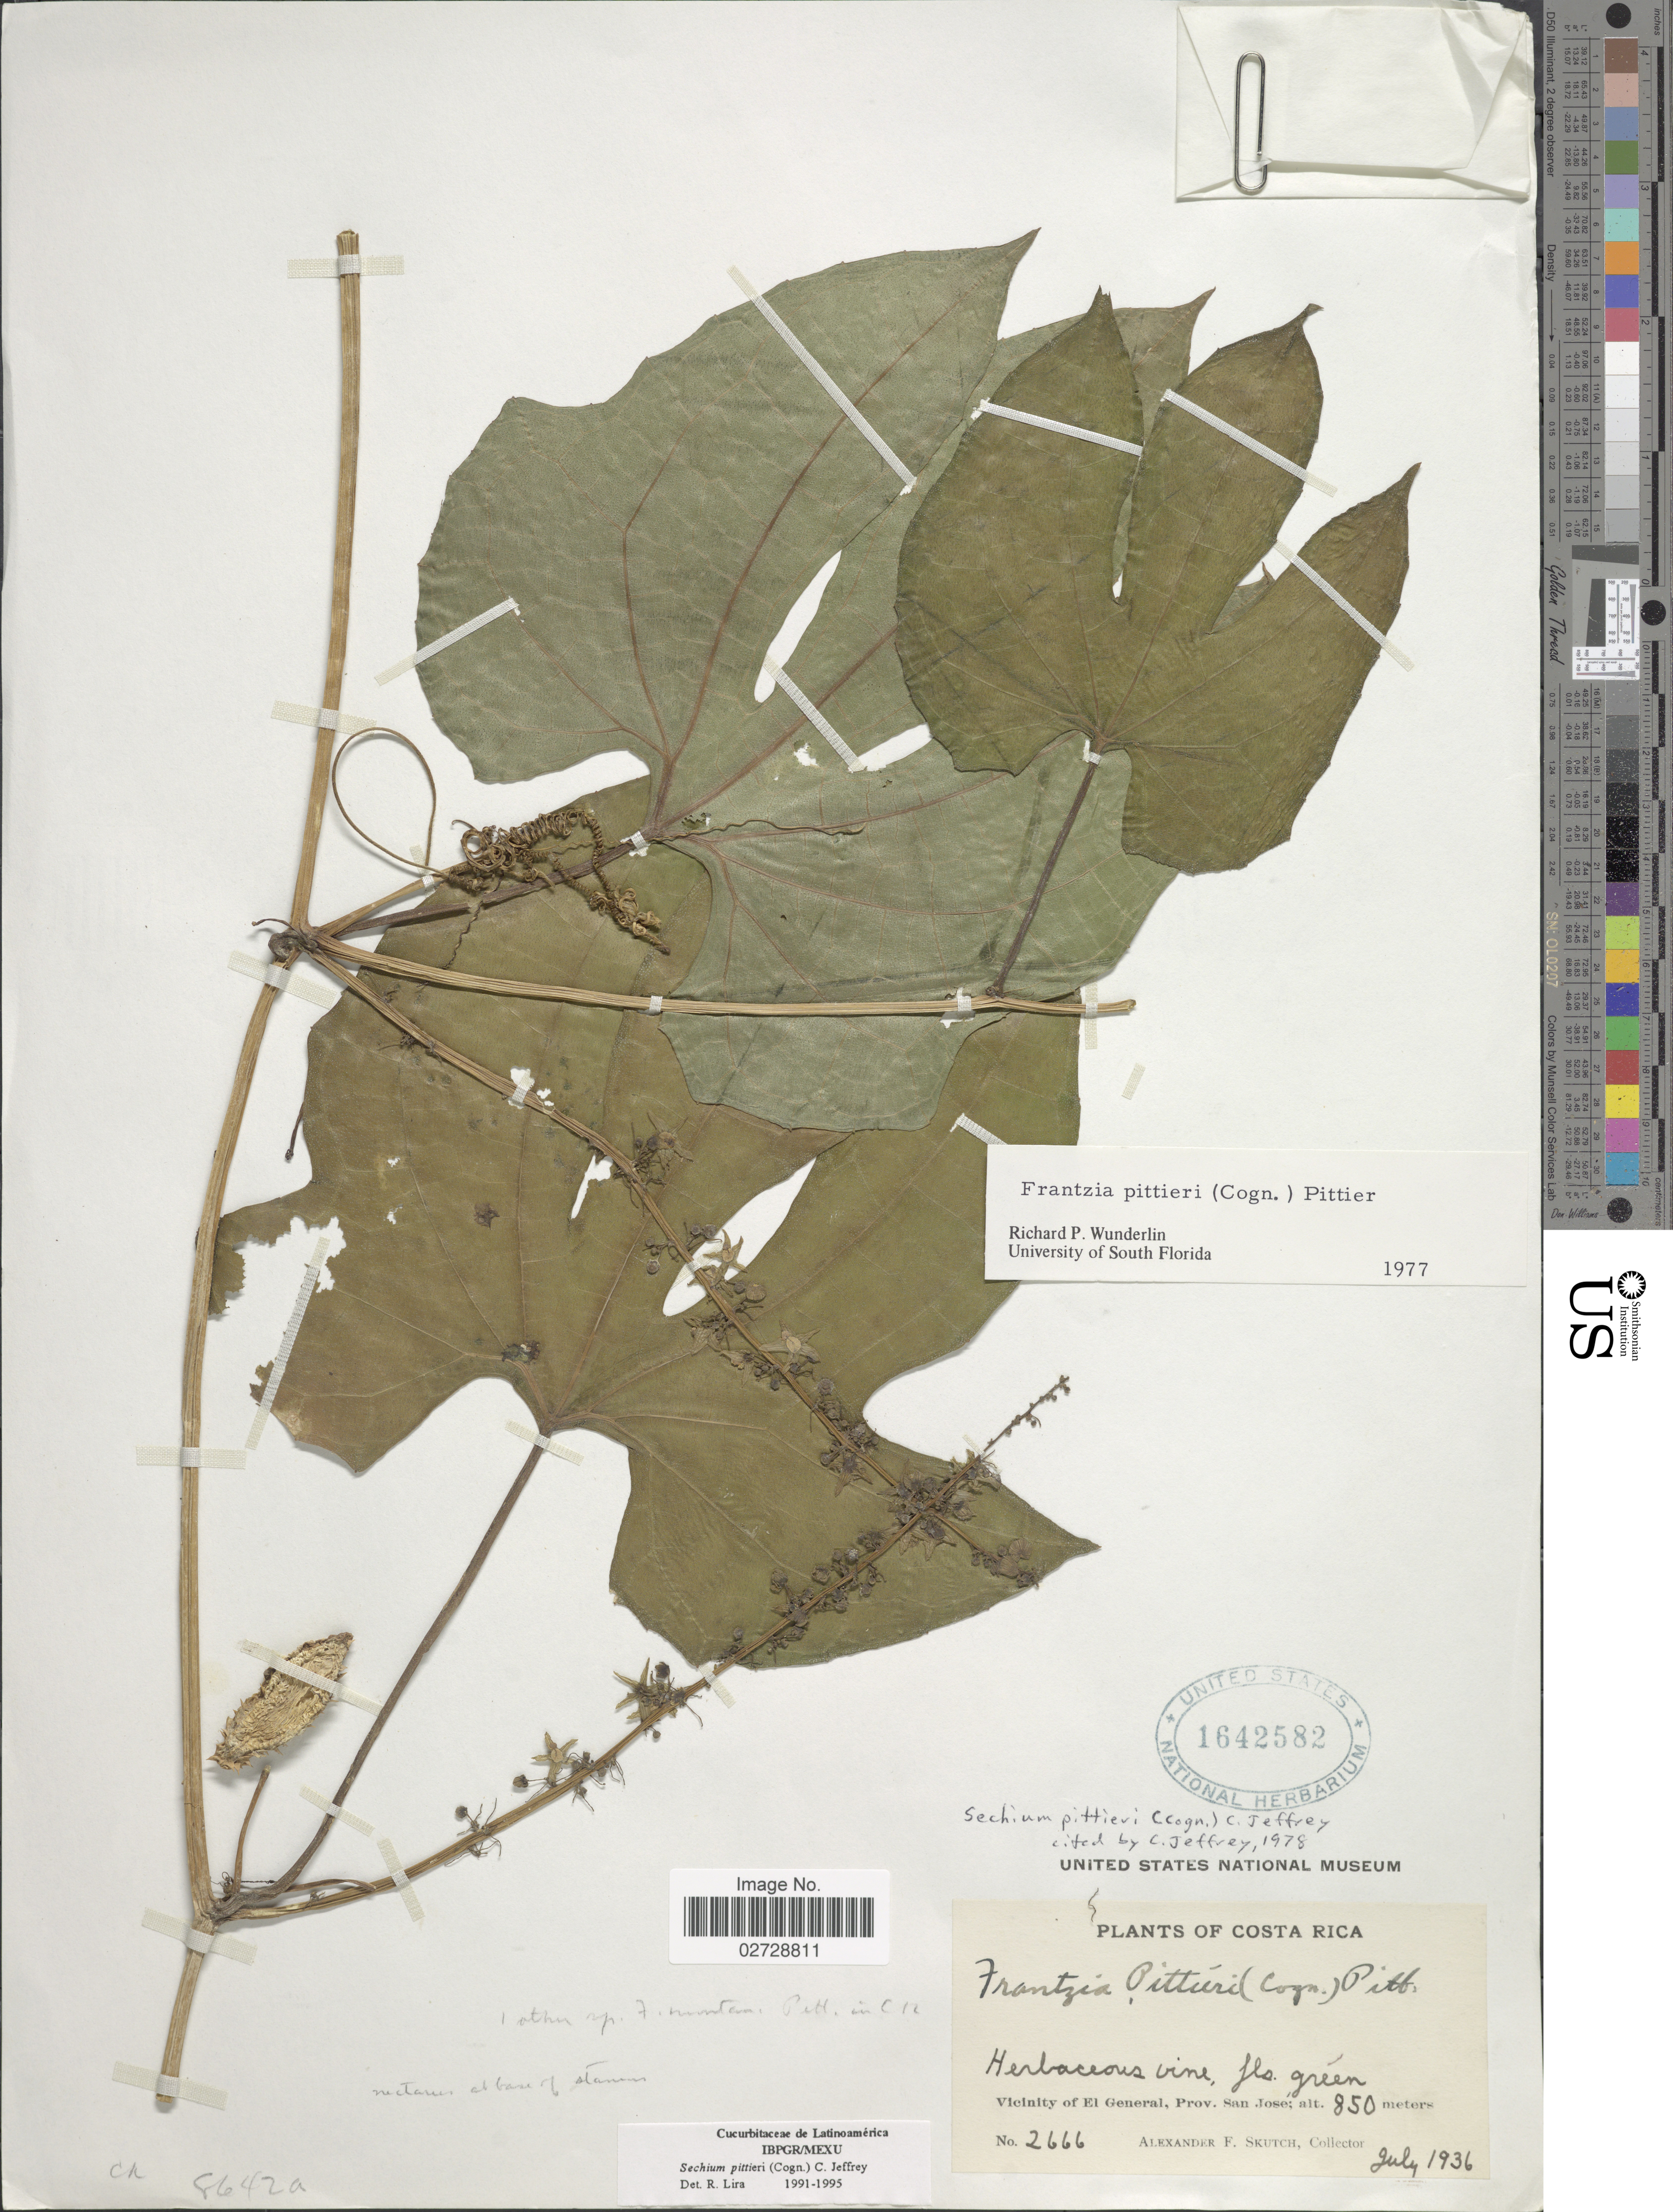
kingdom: Plantae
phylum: Tracheophyta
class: Magnoliopsida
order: Cucurbitales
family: Cucurbitaceae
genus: Sechium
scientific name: Sechium pittieri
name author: (Cogn.) C. Jeffrey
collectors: A. F. Skutch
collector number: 2666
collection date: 1936-07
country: Costa Rica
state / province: San José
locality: Vicinity of El General.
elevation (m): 850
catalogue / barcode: US 1642582